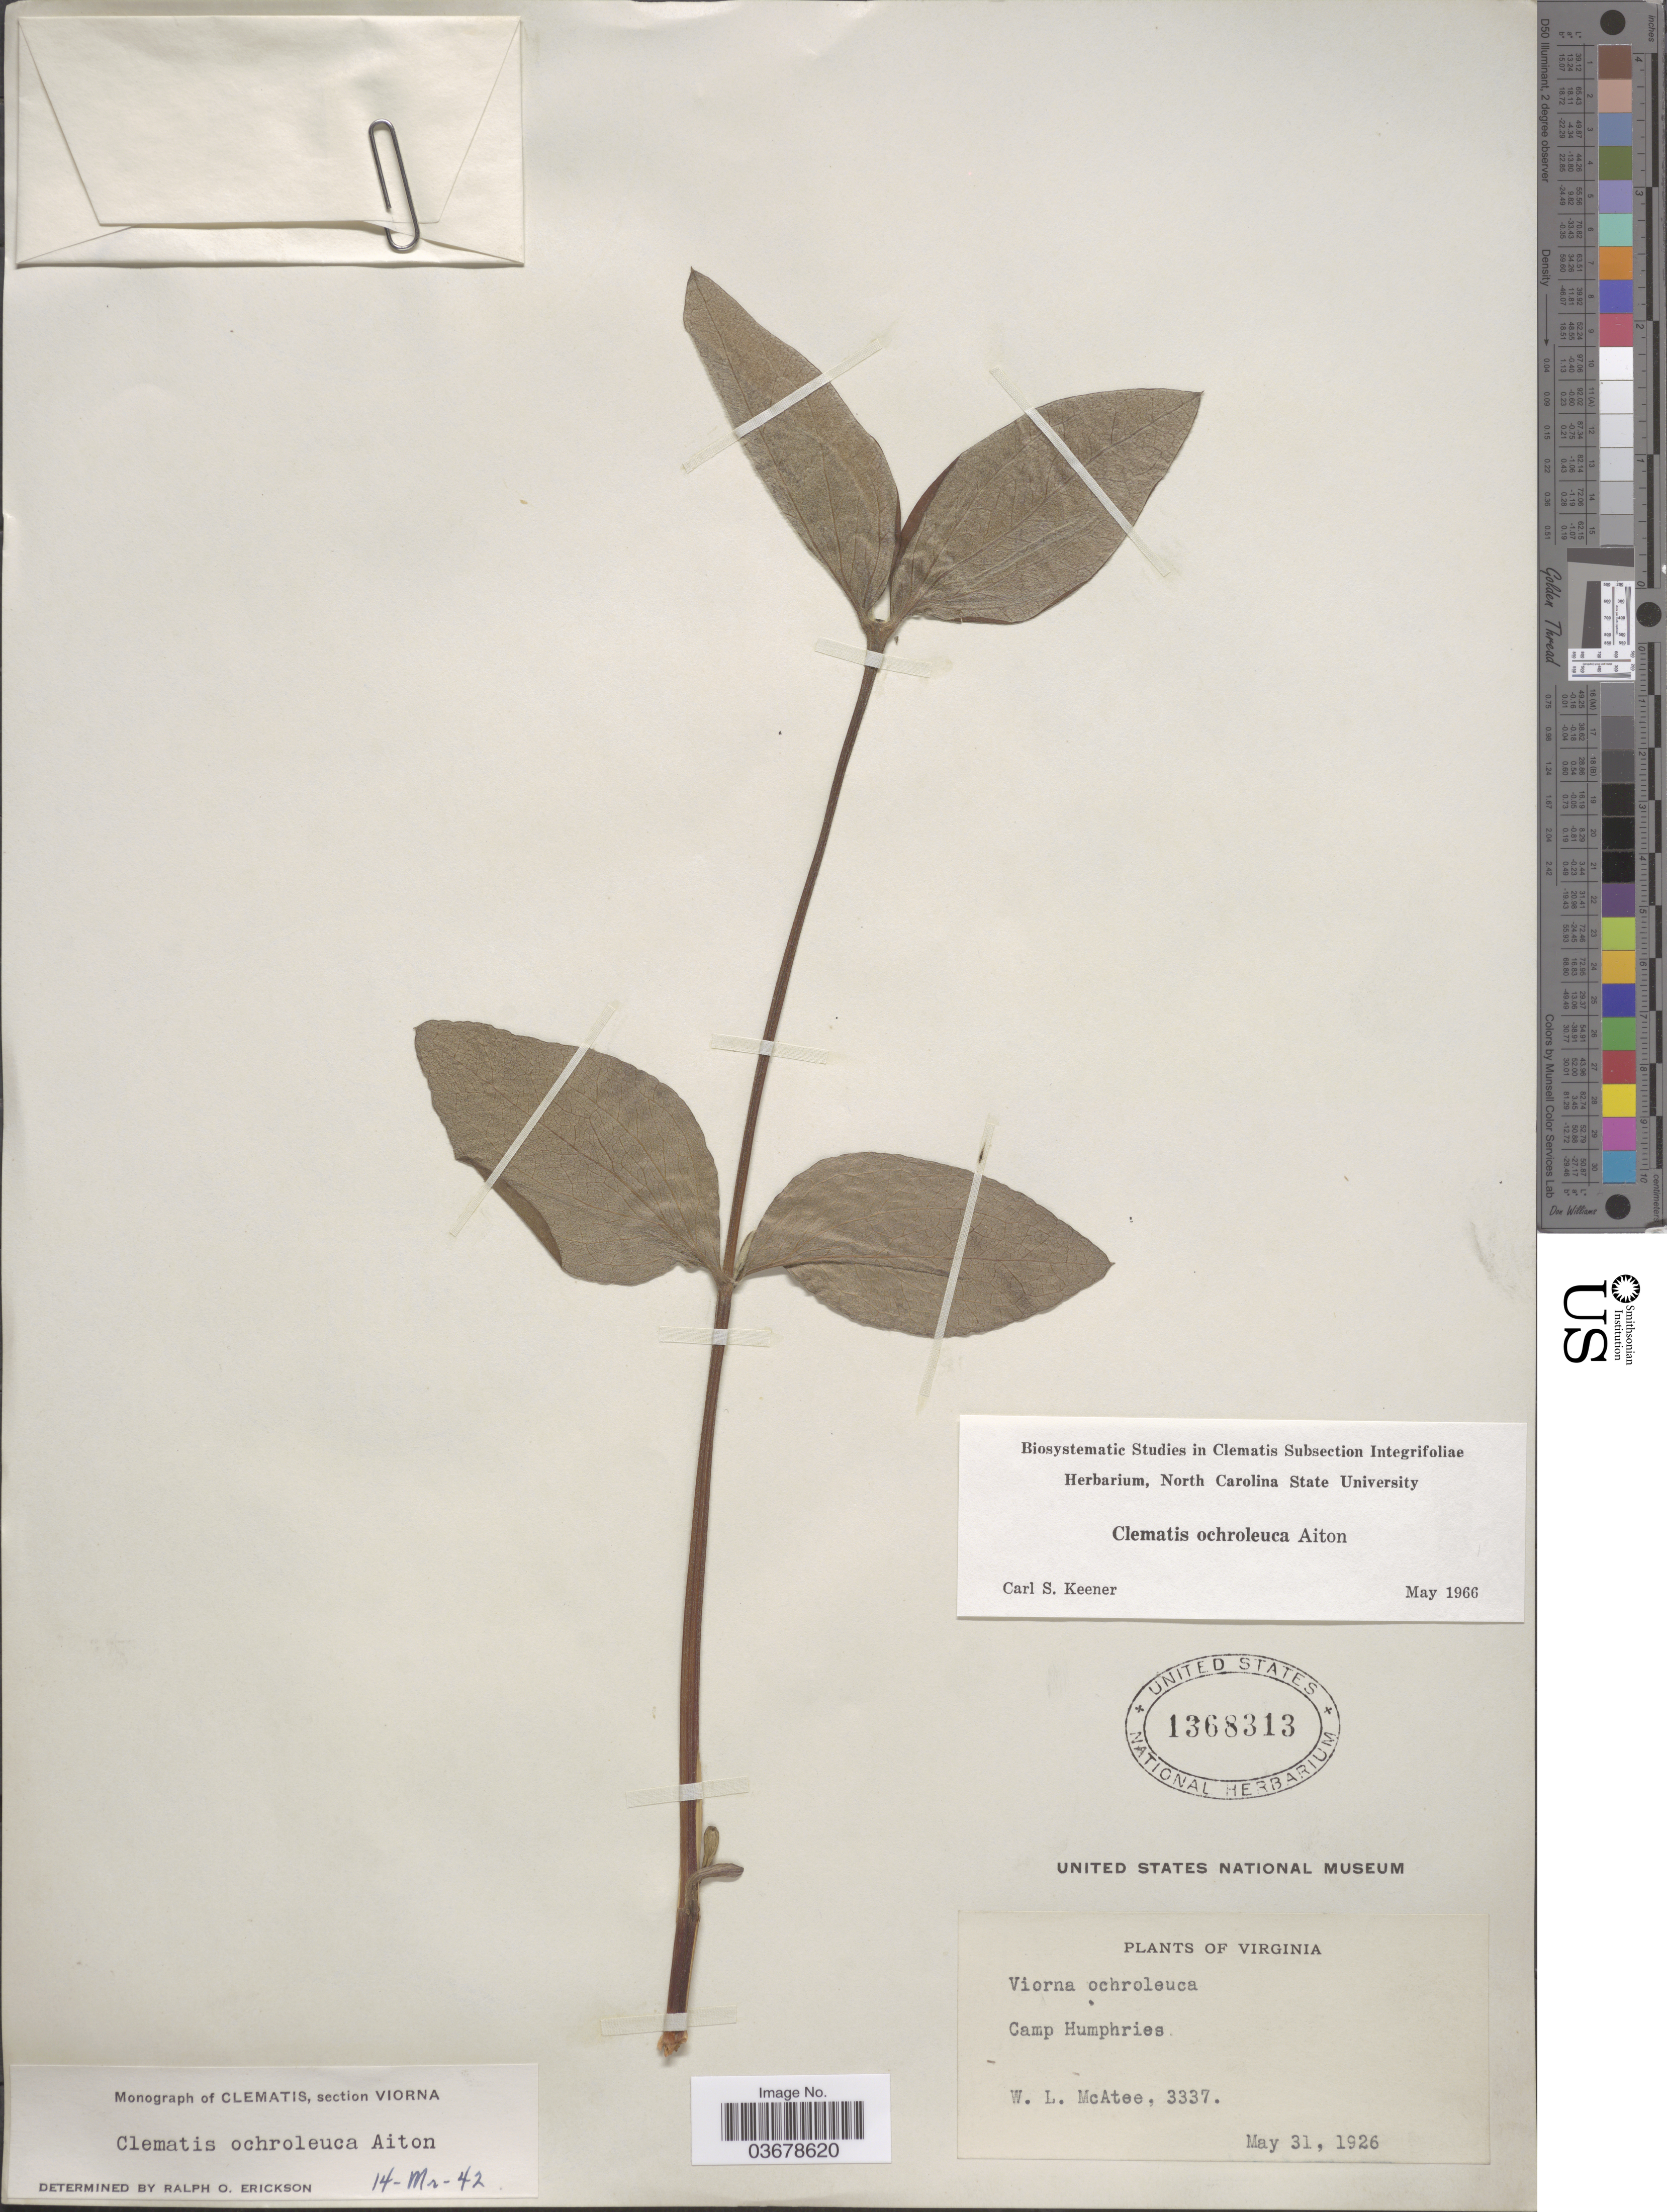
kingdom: Plantae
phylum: Tracheophyta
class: Magnoliopsida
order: Ranunculales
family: Ranunculaceae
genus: Clematis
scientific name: Clematis viorna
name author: L.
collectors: W. McAtee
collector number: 3337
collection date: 1926-05-31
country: United States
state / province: Virginia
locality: Camp Humphries.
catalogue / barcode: US 1368313